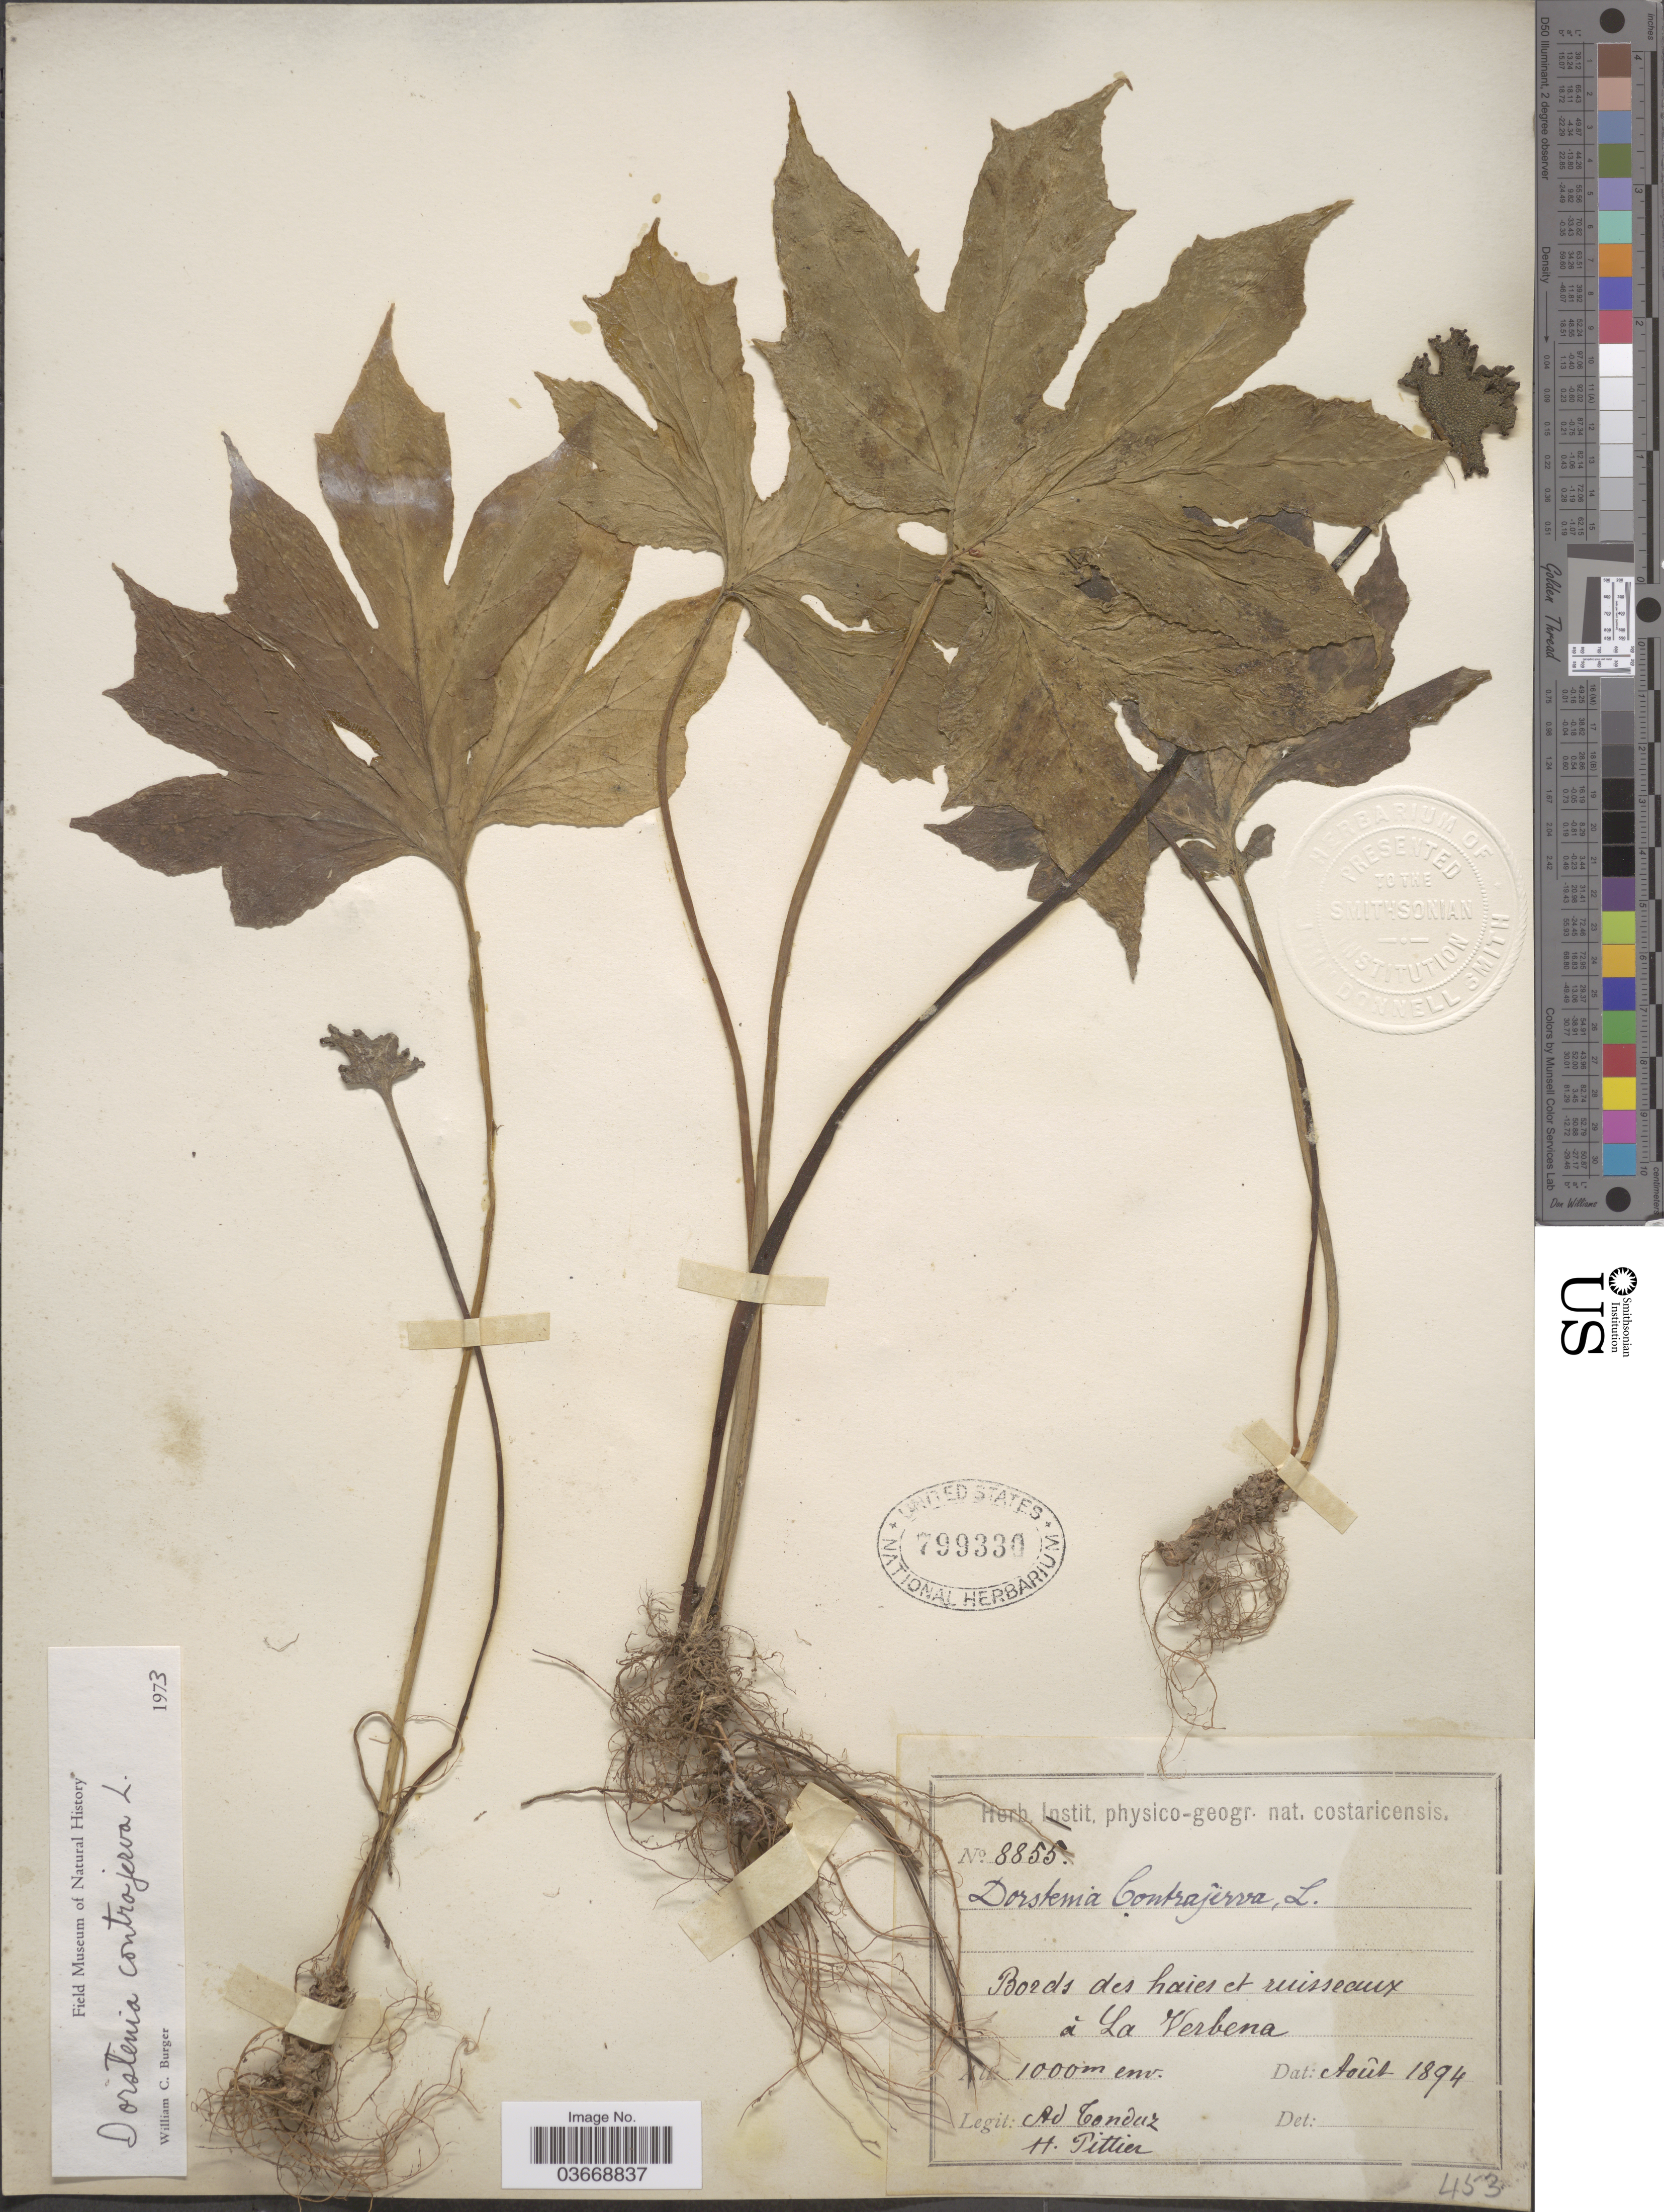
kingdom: Plantae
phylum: Tracheophyta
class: Magnoliopsida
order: Rosales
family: Moraceae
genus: Dorstenia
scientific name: Dorstenia contrajerva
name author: L.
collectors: A. Tonduz & H. F. Pittier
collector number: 8855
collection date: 1894-08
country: Costa Rica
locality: Bords des haies et ruisseaux á La Verbena.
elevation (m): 1000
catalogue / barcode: US 799330